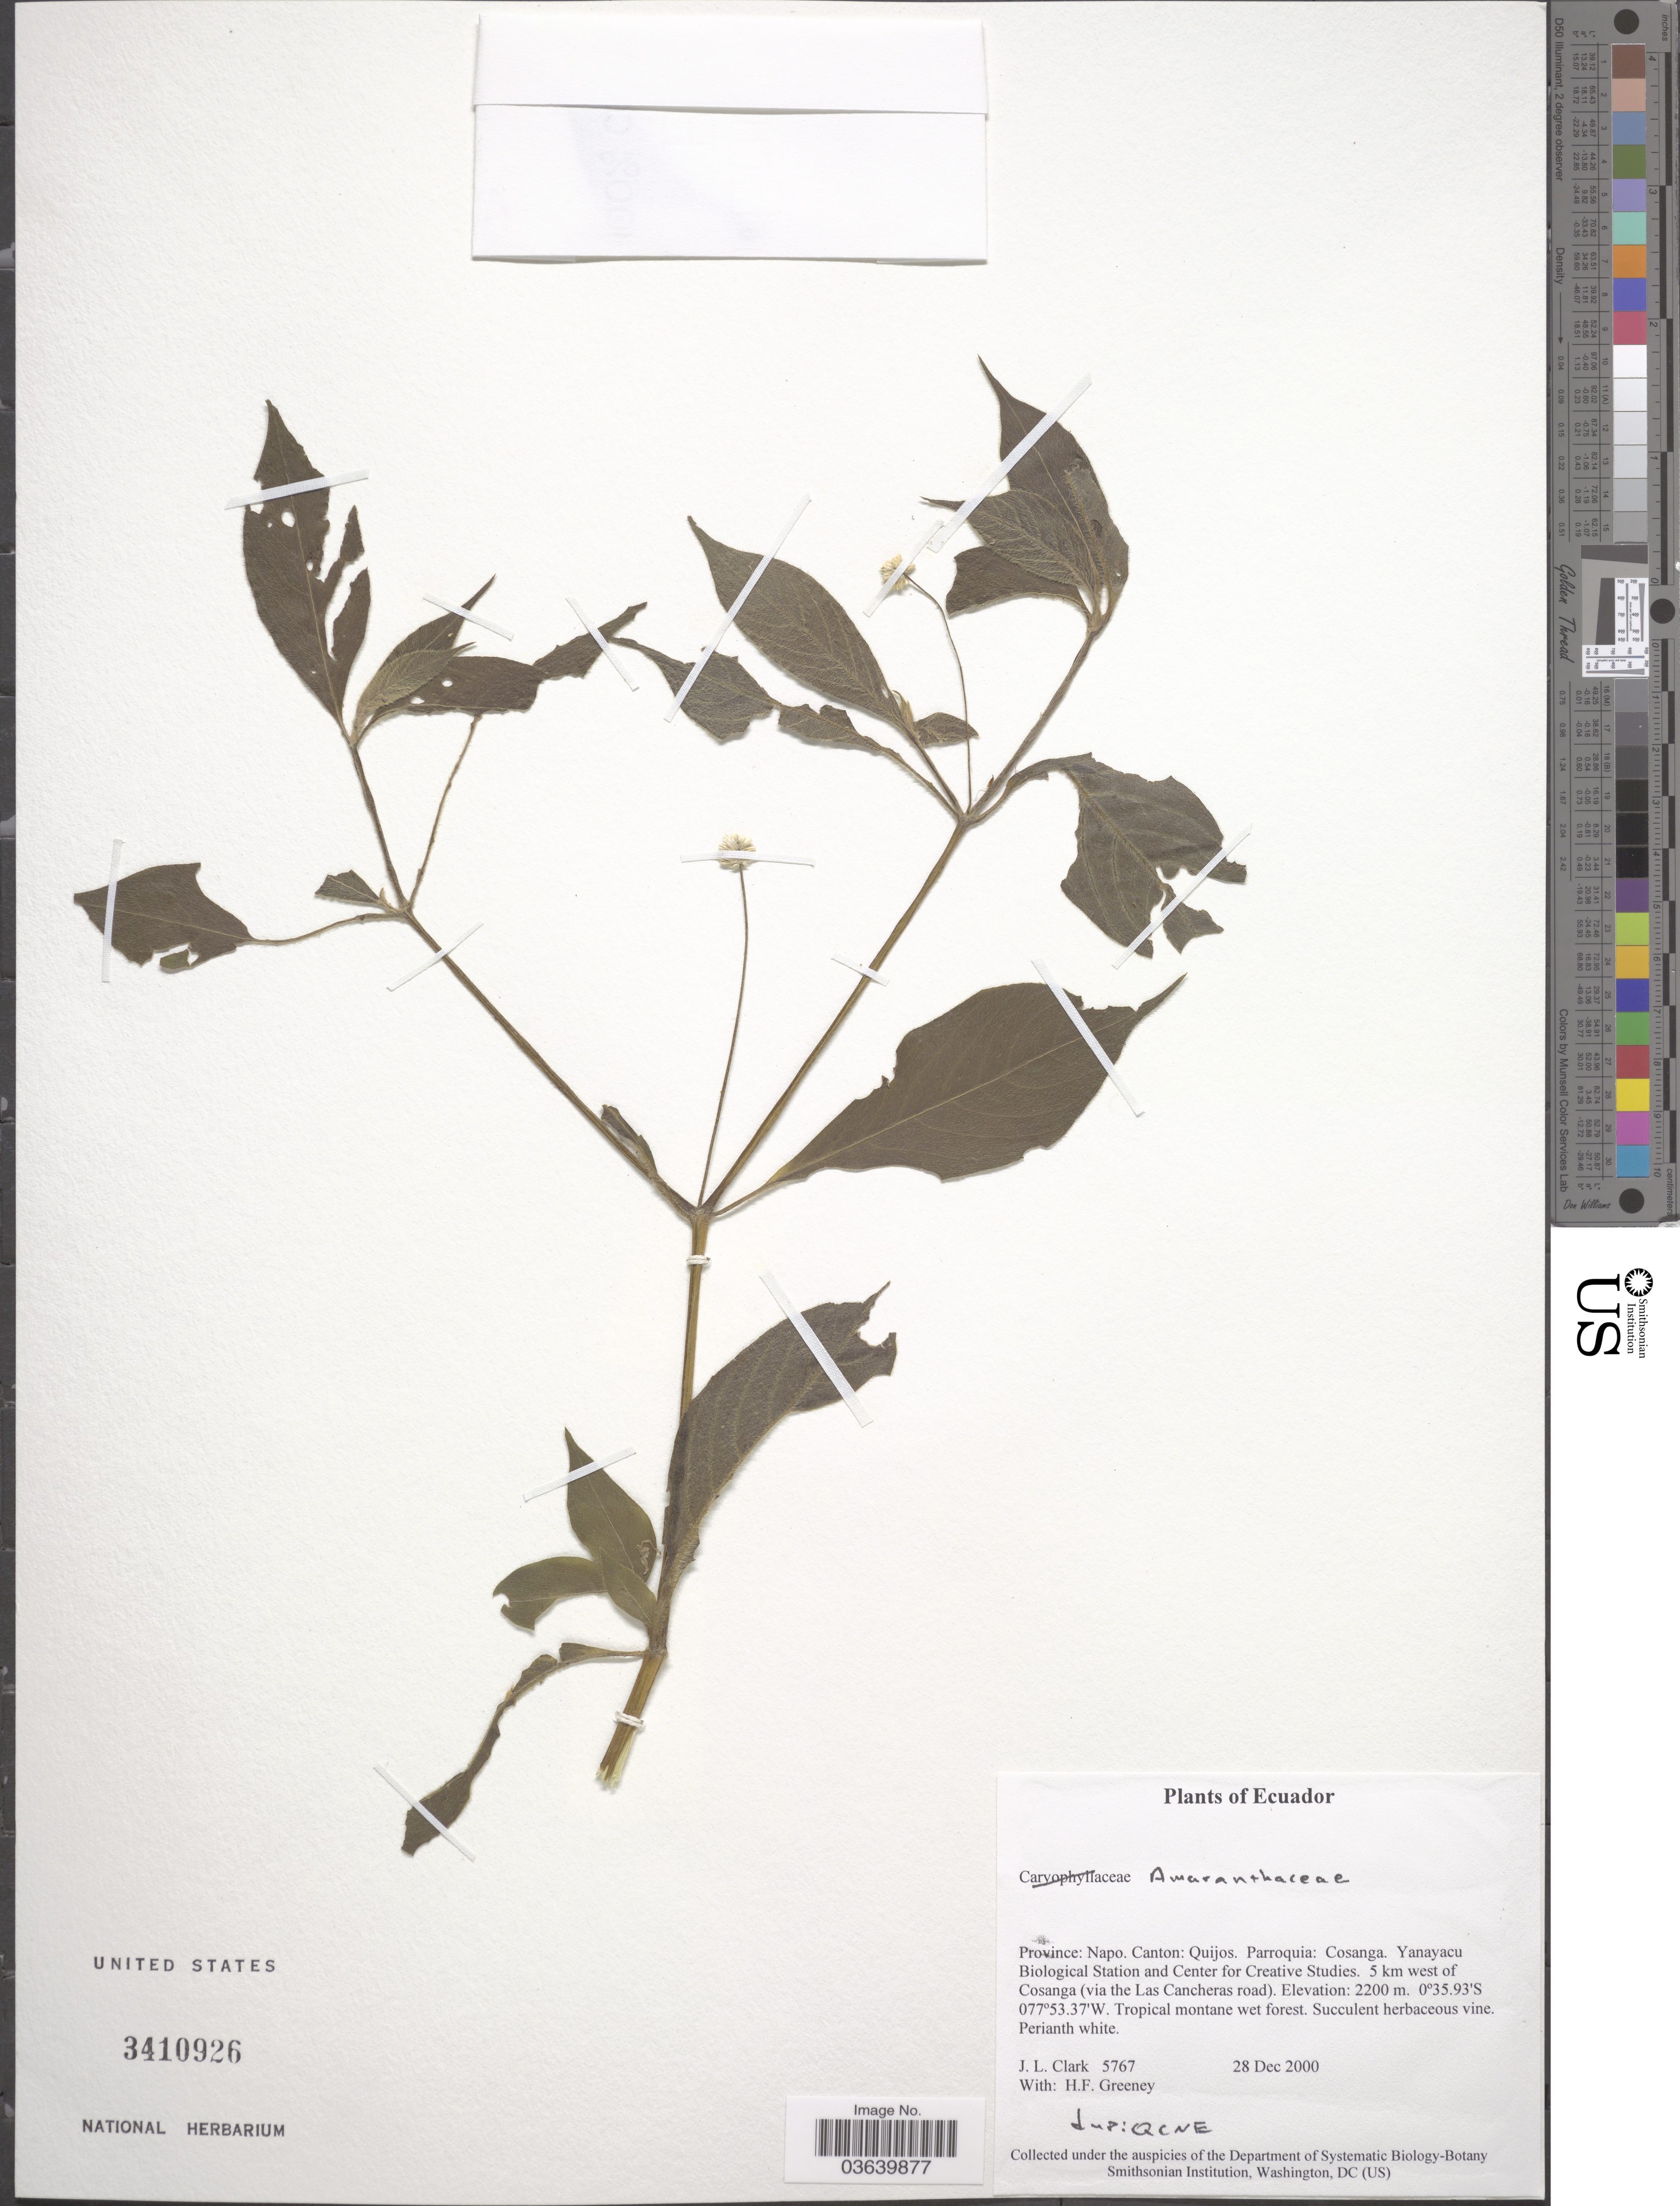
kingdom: Plantae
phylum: Tracheophyta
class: Magnoliopsida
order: Caryophyllales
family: Amaranthaceae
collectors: J. L. Clark & H. Greeney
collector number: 5767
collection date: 2000-12-28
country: Ecuador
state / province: Napo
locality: Canton: Quijos. Parroquia: Cosanga. Yanayacu Biological Station and Center for Creative Studies. 5 km west of Cosanga (via the Las Cancheras road).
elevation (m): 2200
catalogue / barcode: US 3410926